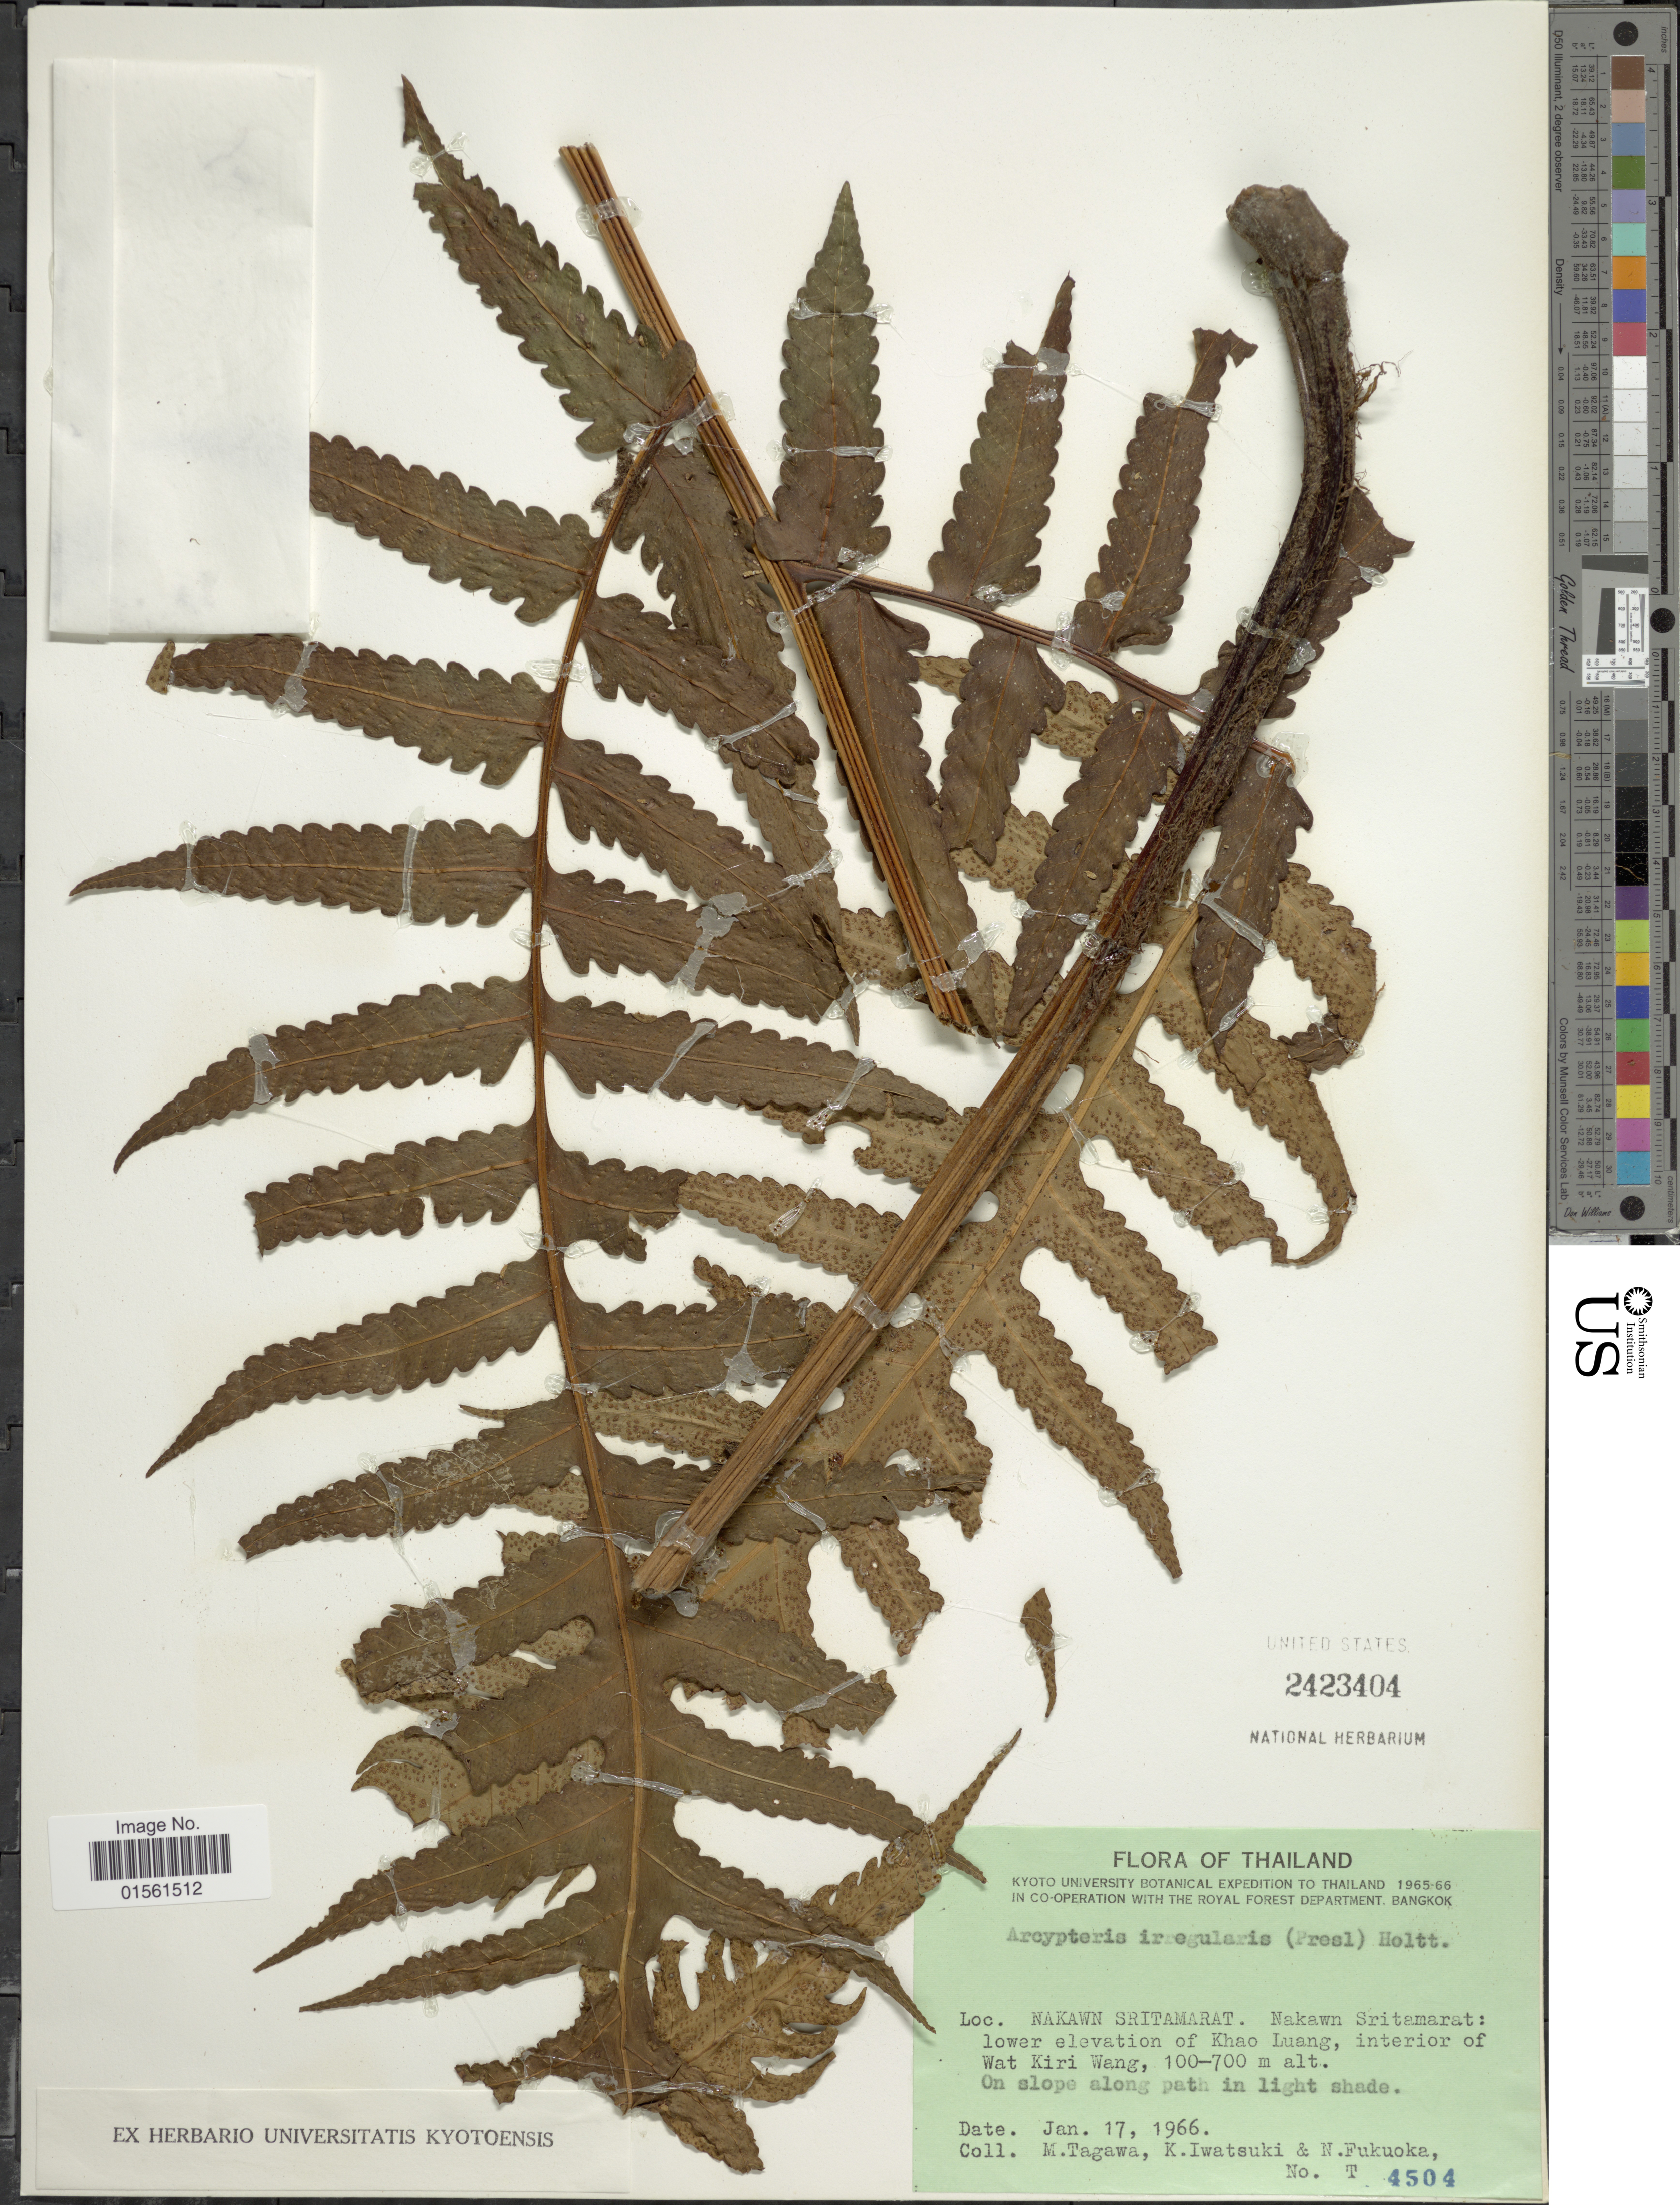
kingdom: Plantae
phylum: Tracheophyta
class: Polypodiopsida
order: Polypodiales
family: Dryopteridaceae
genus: Pleocnemia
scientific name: Pleocnemia irregularis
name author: (C. Presl) Holttum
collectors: M. Kitagawa, K. Iwatsuki & N. Fukuoka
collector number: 4504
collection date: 1966-01-17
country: Thailand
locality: Nakawn Sritamarat: lower elevation of Khao Luang, interior of Wat Kiri Wang.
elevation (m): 100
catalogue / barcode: US 2423404